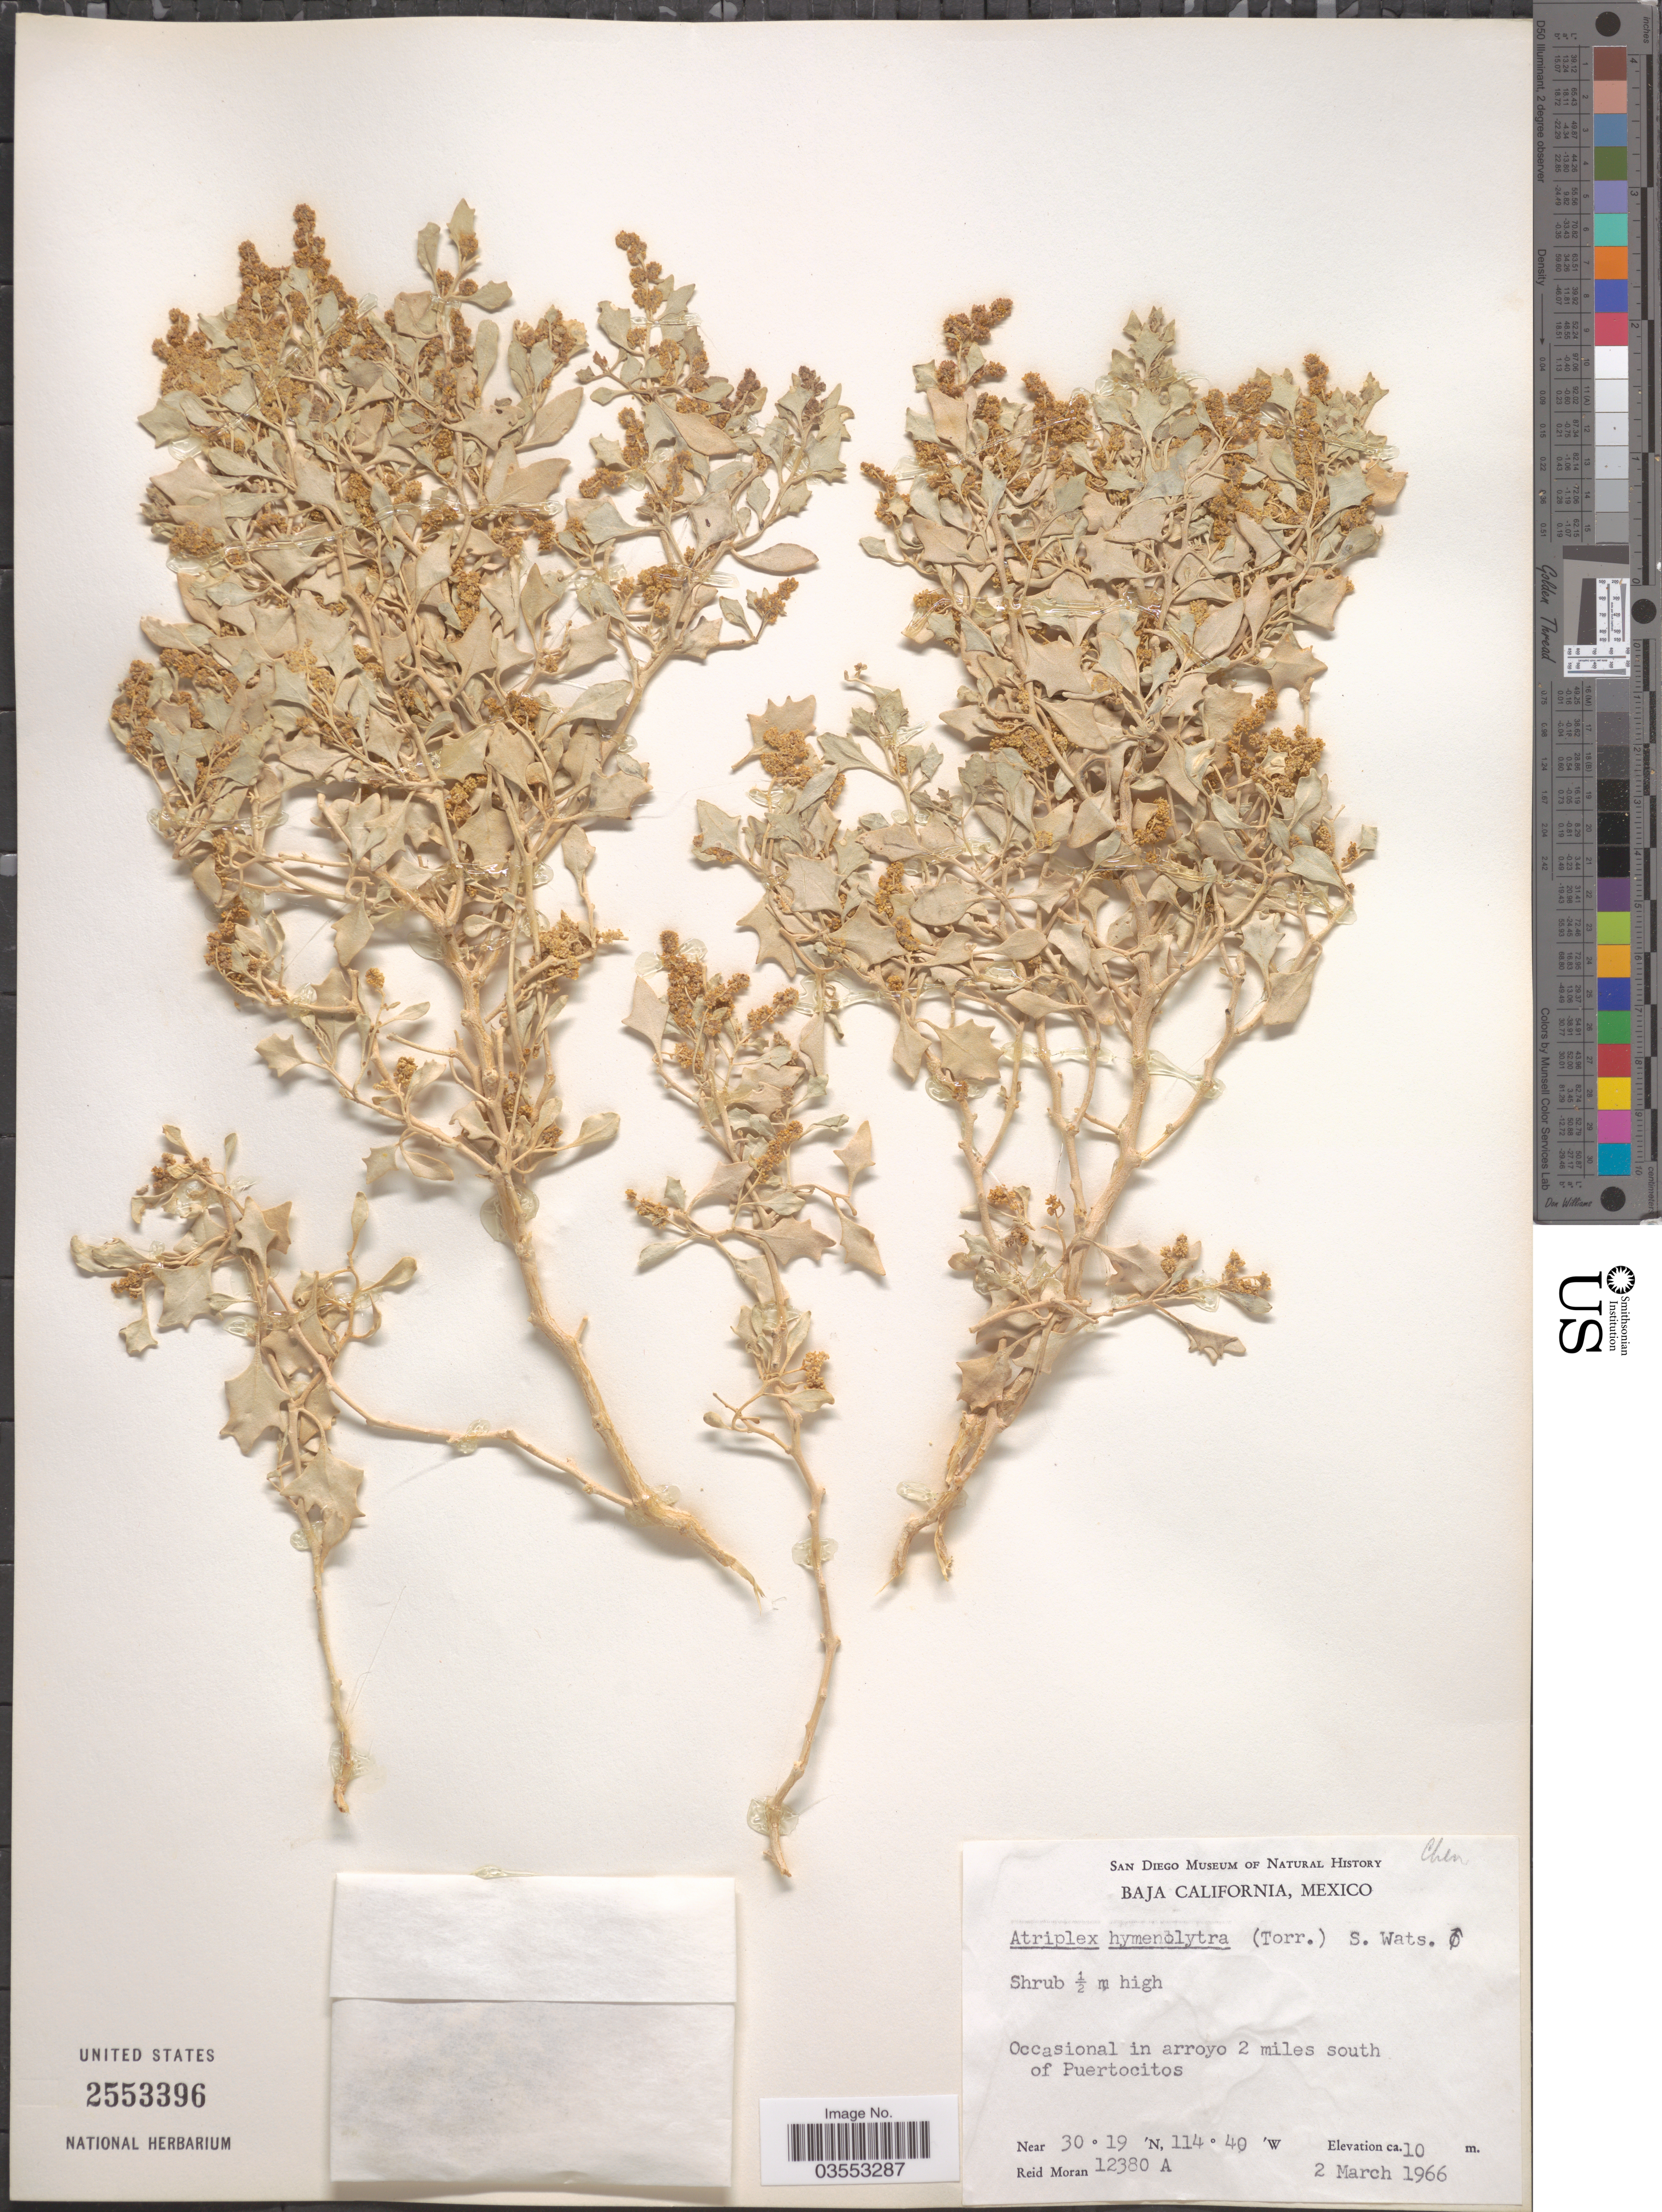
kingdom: Plantae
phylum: Tracheophyta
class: Magnoliopsida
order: Caryophyllales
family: Amaranthaceae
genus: Atriplex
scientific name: Atriplex hymenelytra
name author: (Torr.) S. Watson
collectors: R. Moran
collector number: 12380A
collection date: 1966-03-02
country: Mexico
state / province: Baja California Norte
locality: Occasional in arroyo 2 miles south of Puertocitos.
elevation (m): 10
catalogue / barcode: US 2553396